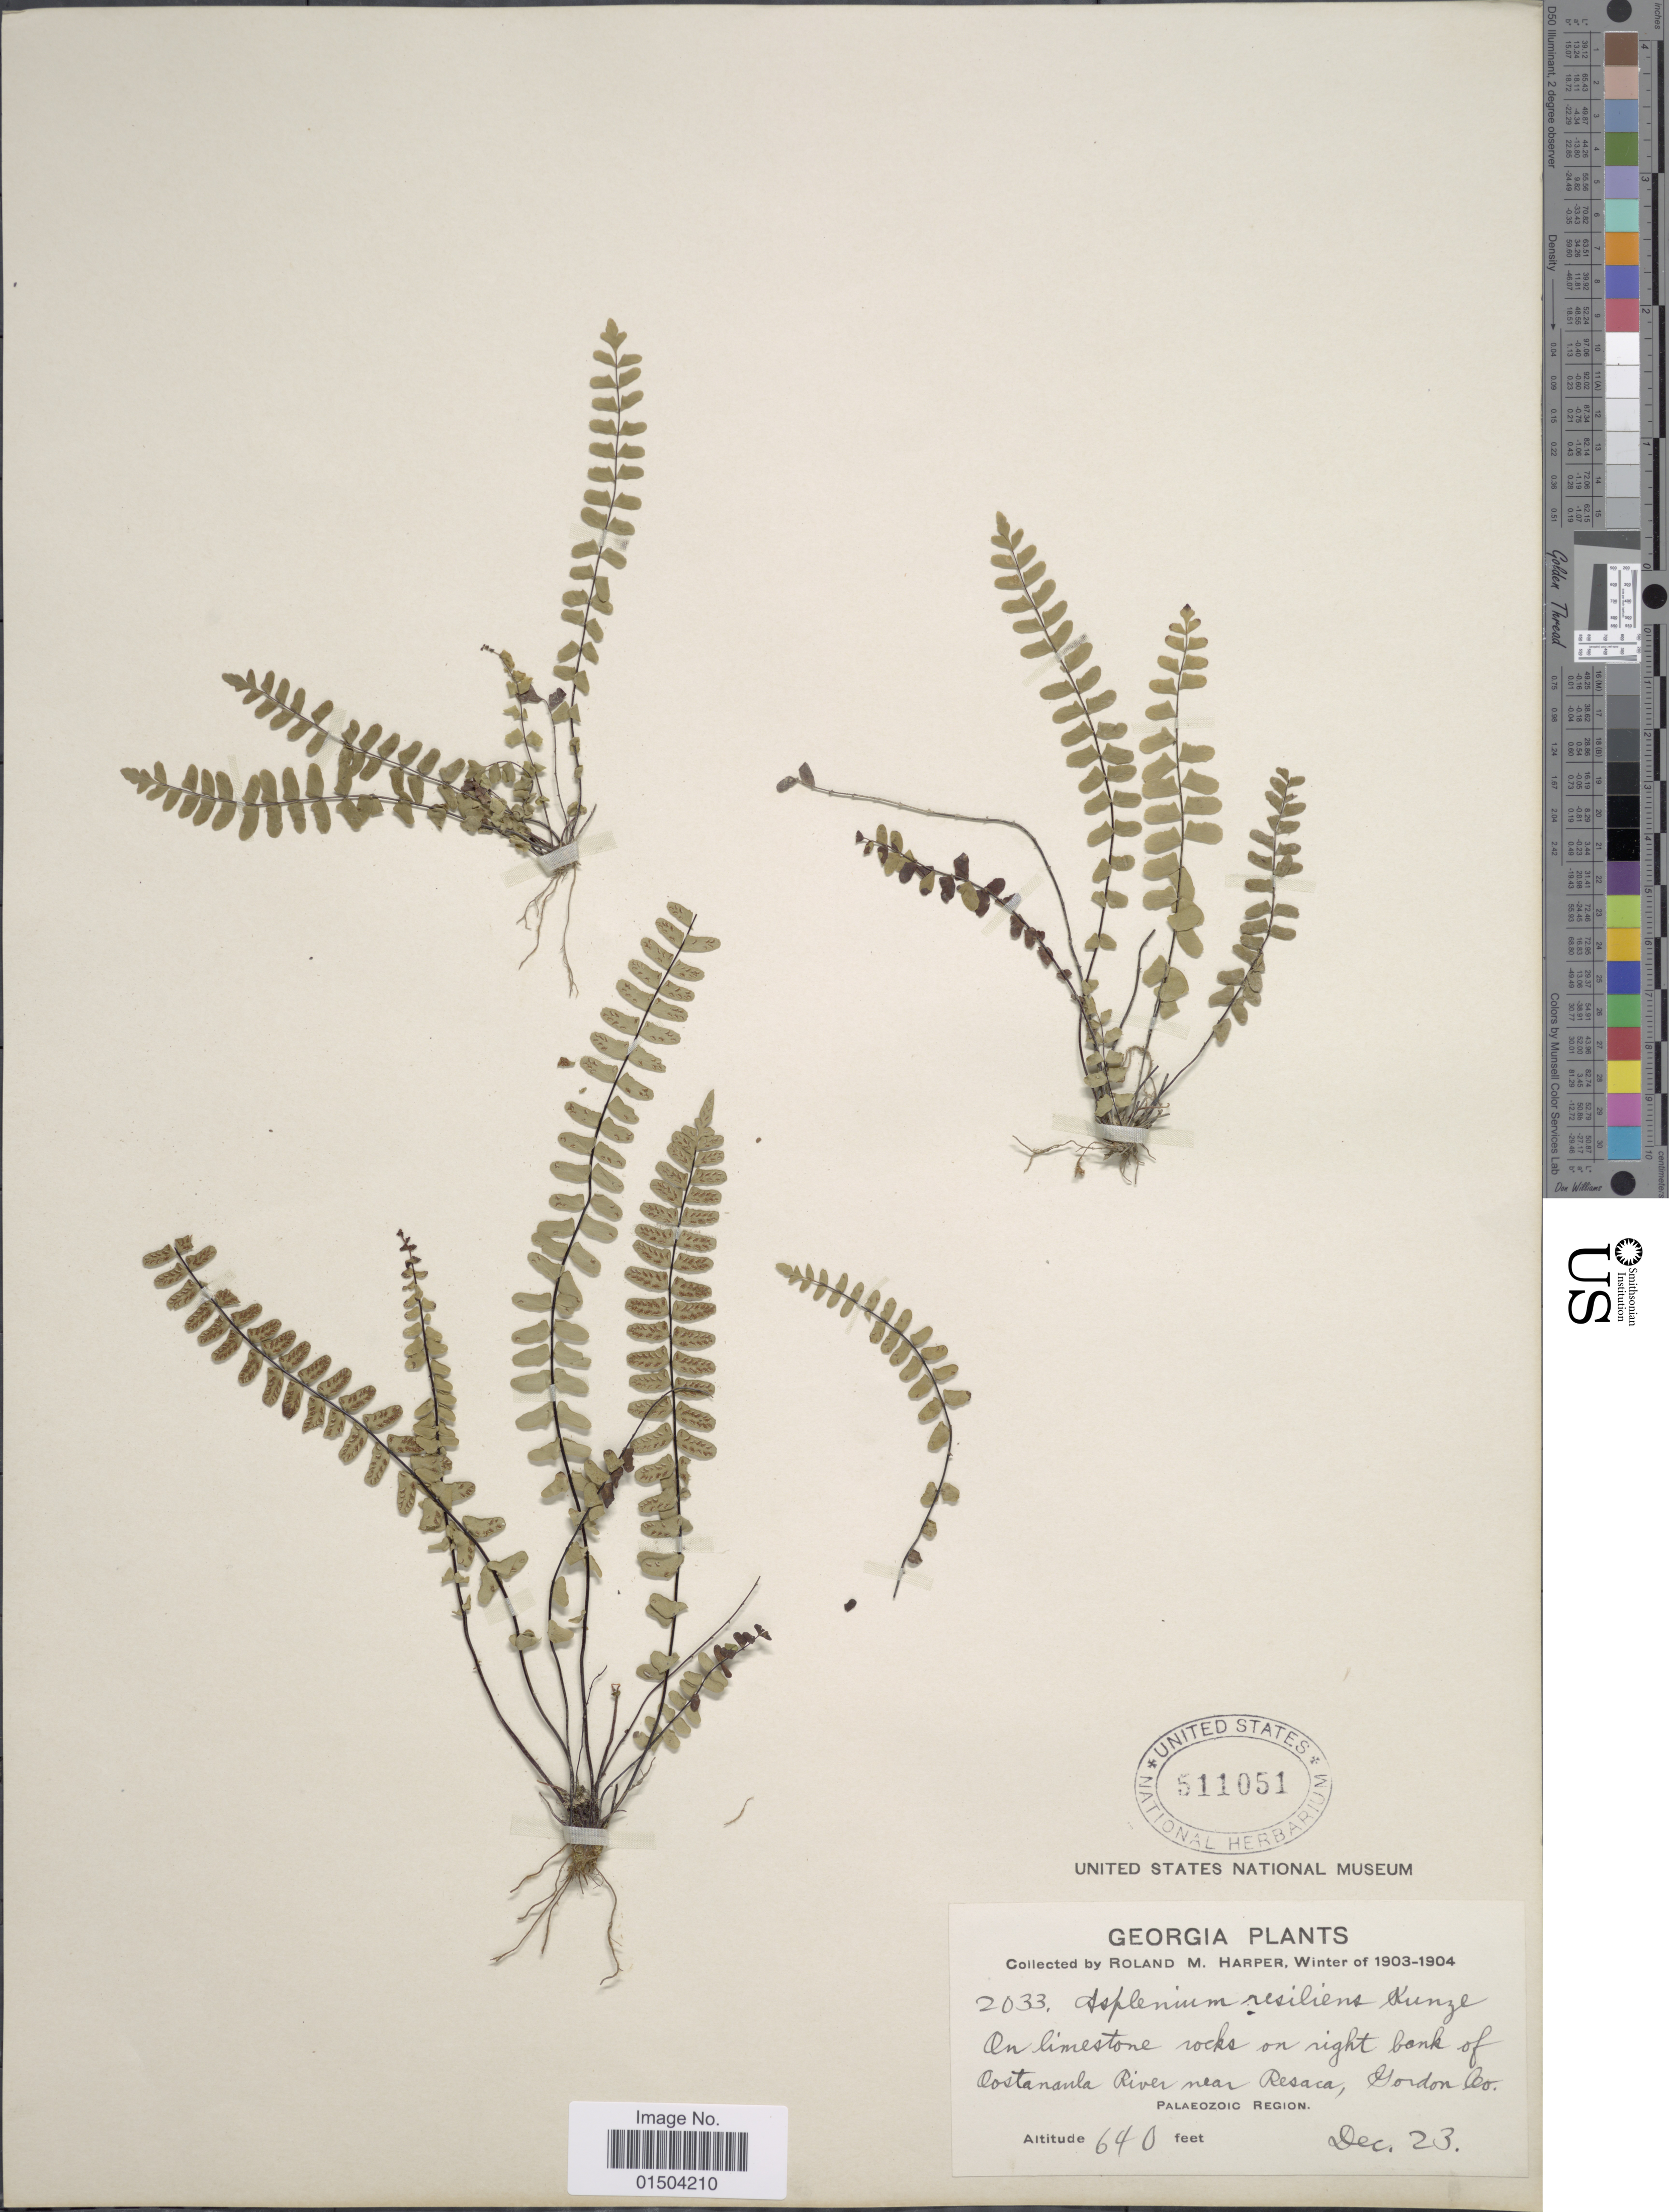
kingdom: Plantae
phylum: Tracheophyta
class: Polypodiopsida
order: Polypodiales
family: Aspleniaceae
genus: Asplenium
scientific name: Asplenium resiliens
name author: Kunze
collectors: R. M. Harper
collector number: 2033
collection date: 1903-12-23/1904-12-23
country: United States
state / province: Georgia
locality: On limestone rocks on right bank of Oostanaula River near Resaca, Gordon Co. Palaeozoic Region.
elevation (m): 195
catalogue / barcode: US 511051